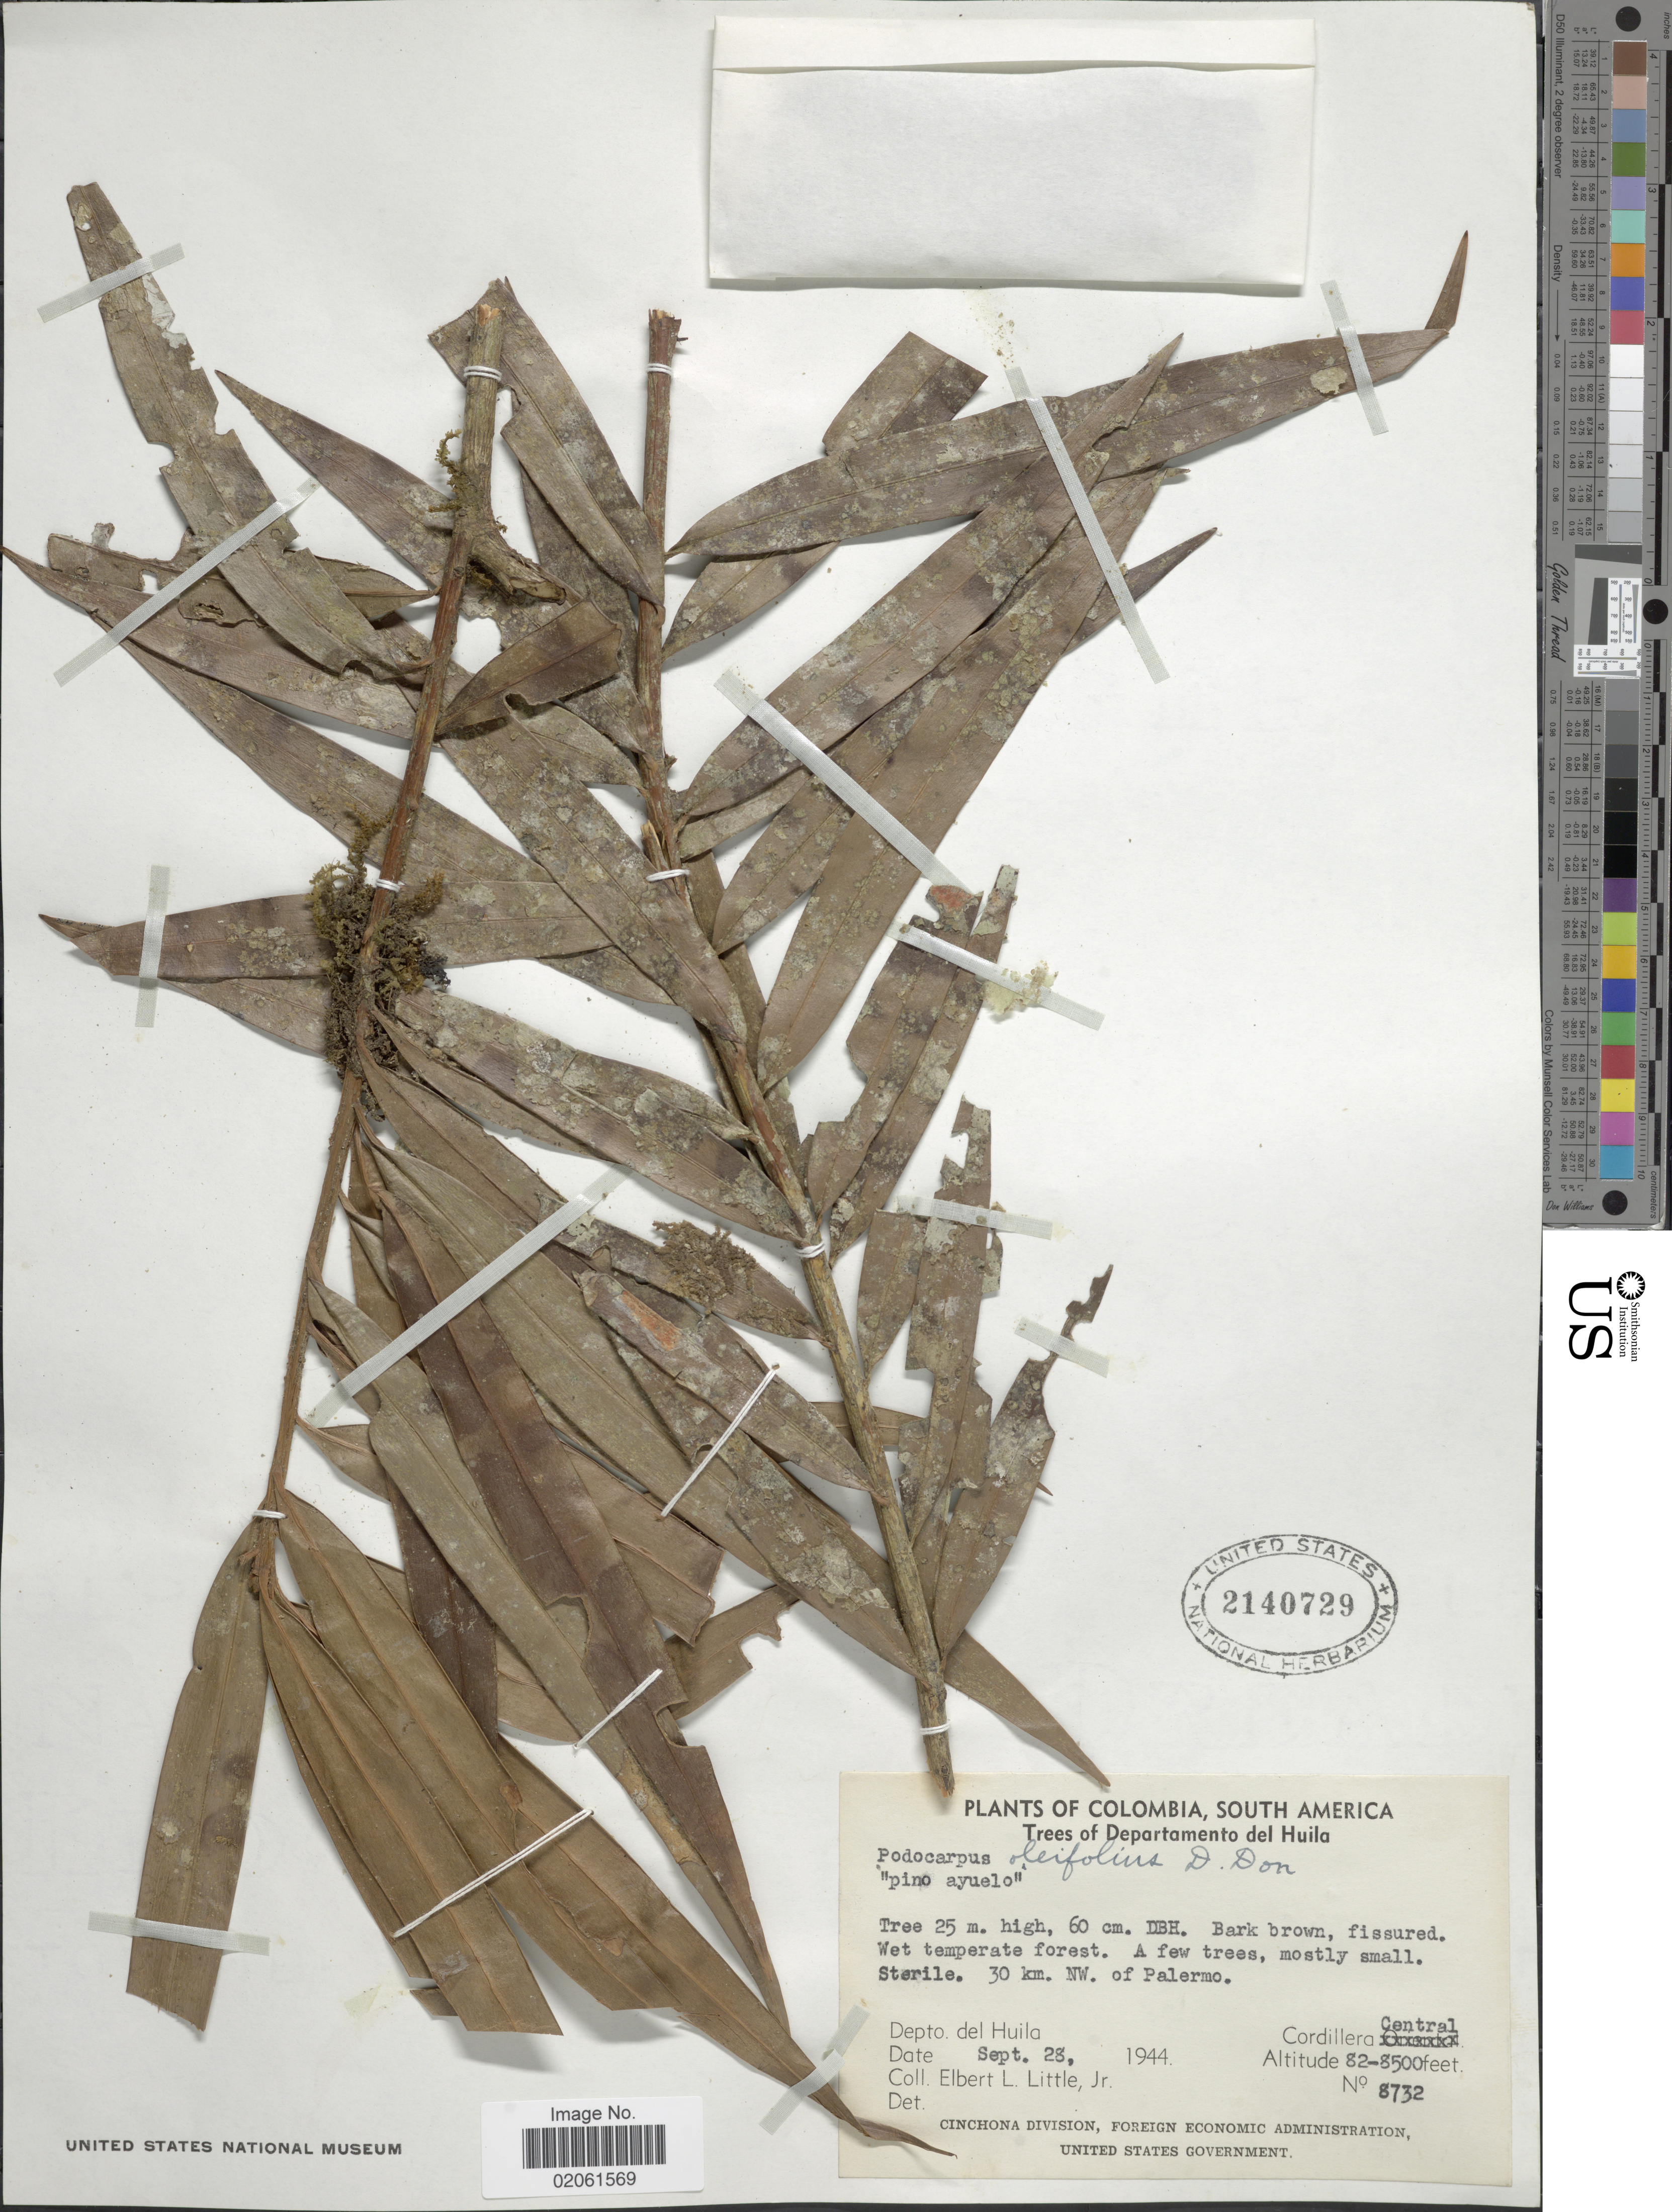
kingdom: Plantae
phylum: Tracheophyta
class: Pinopsida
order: Pinales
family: Podocarpaceae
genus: Podocarpus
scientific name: Podocarpus oleifolius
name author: D. Don ex Lamb.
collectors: E. L. Little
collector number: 8732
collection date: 1944-09-28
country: Colombia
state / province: Huila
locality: Colombia, South America. Trees of Departamento del Huila. 30 km NW of Palermo. 30 km. NW. of Palermo. Cordillera Central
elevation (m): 2499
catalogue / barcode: US 2140729